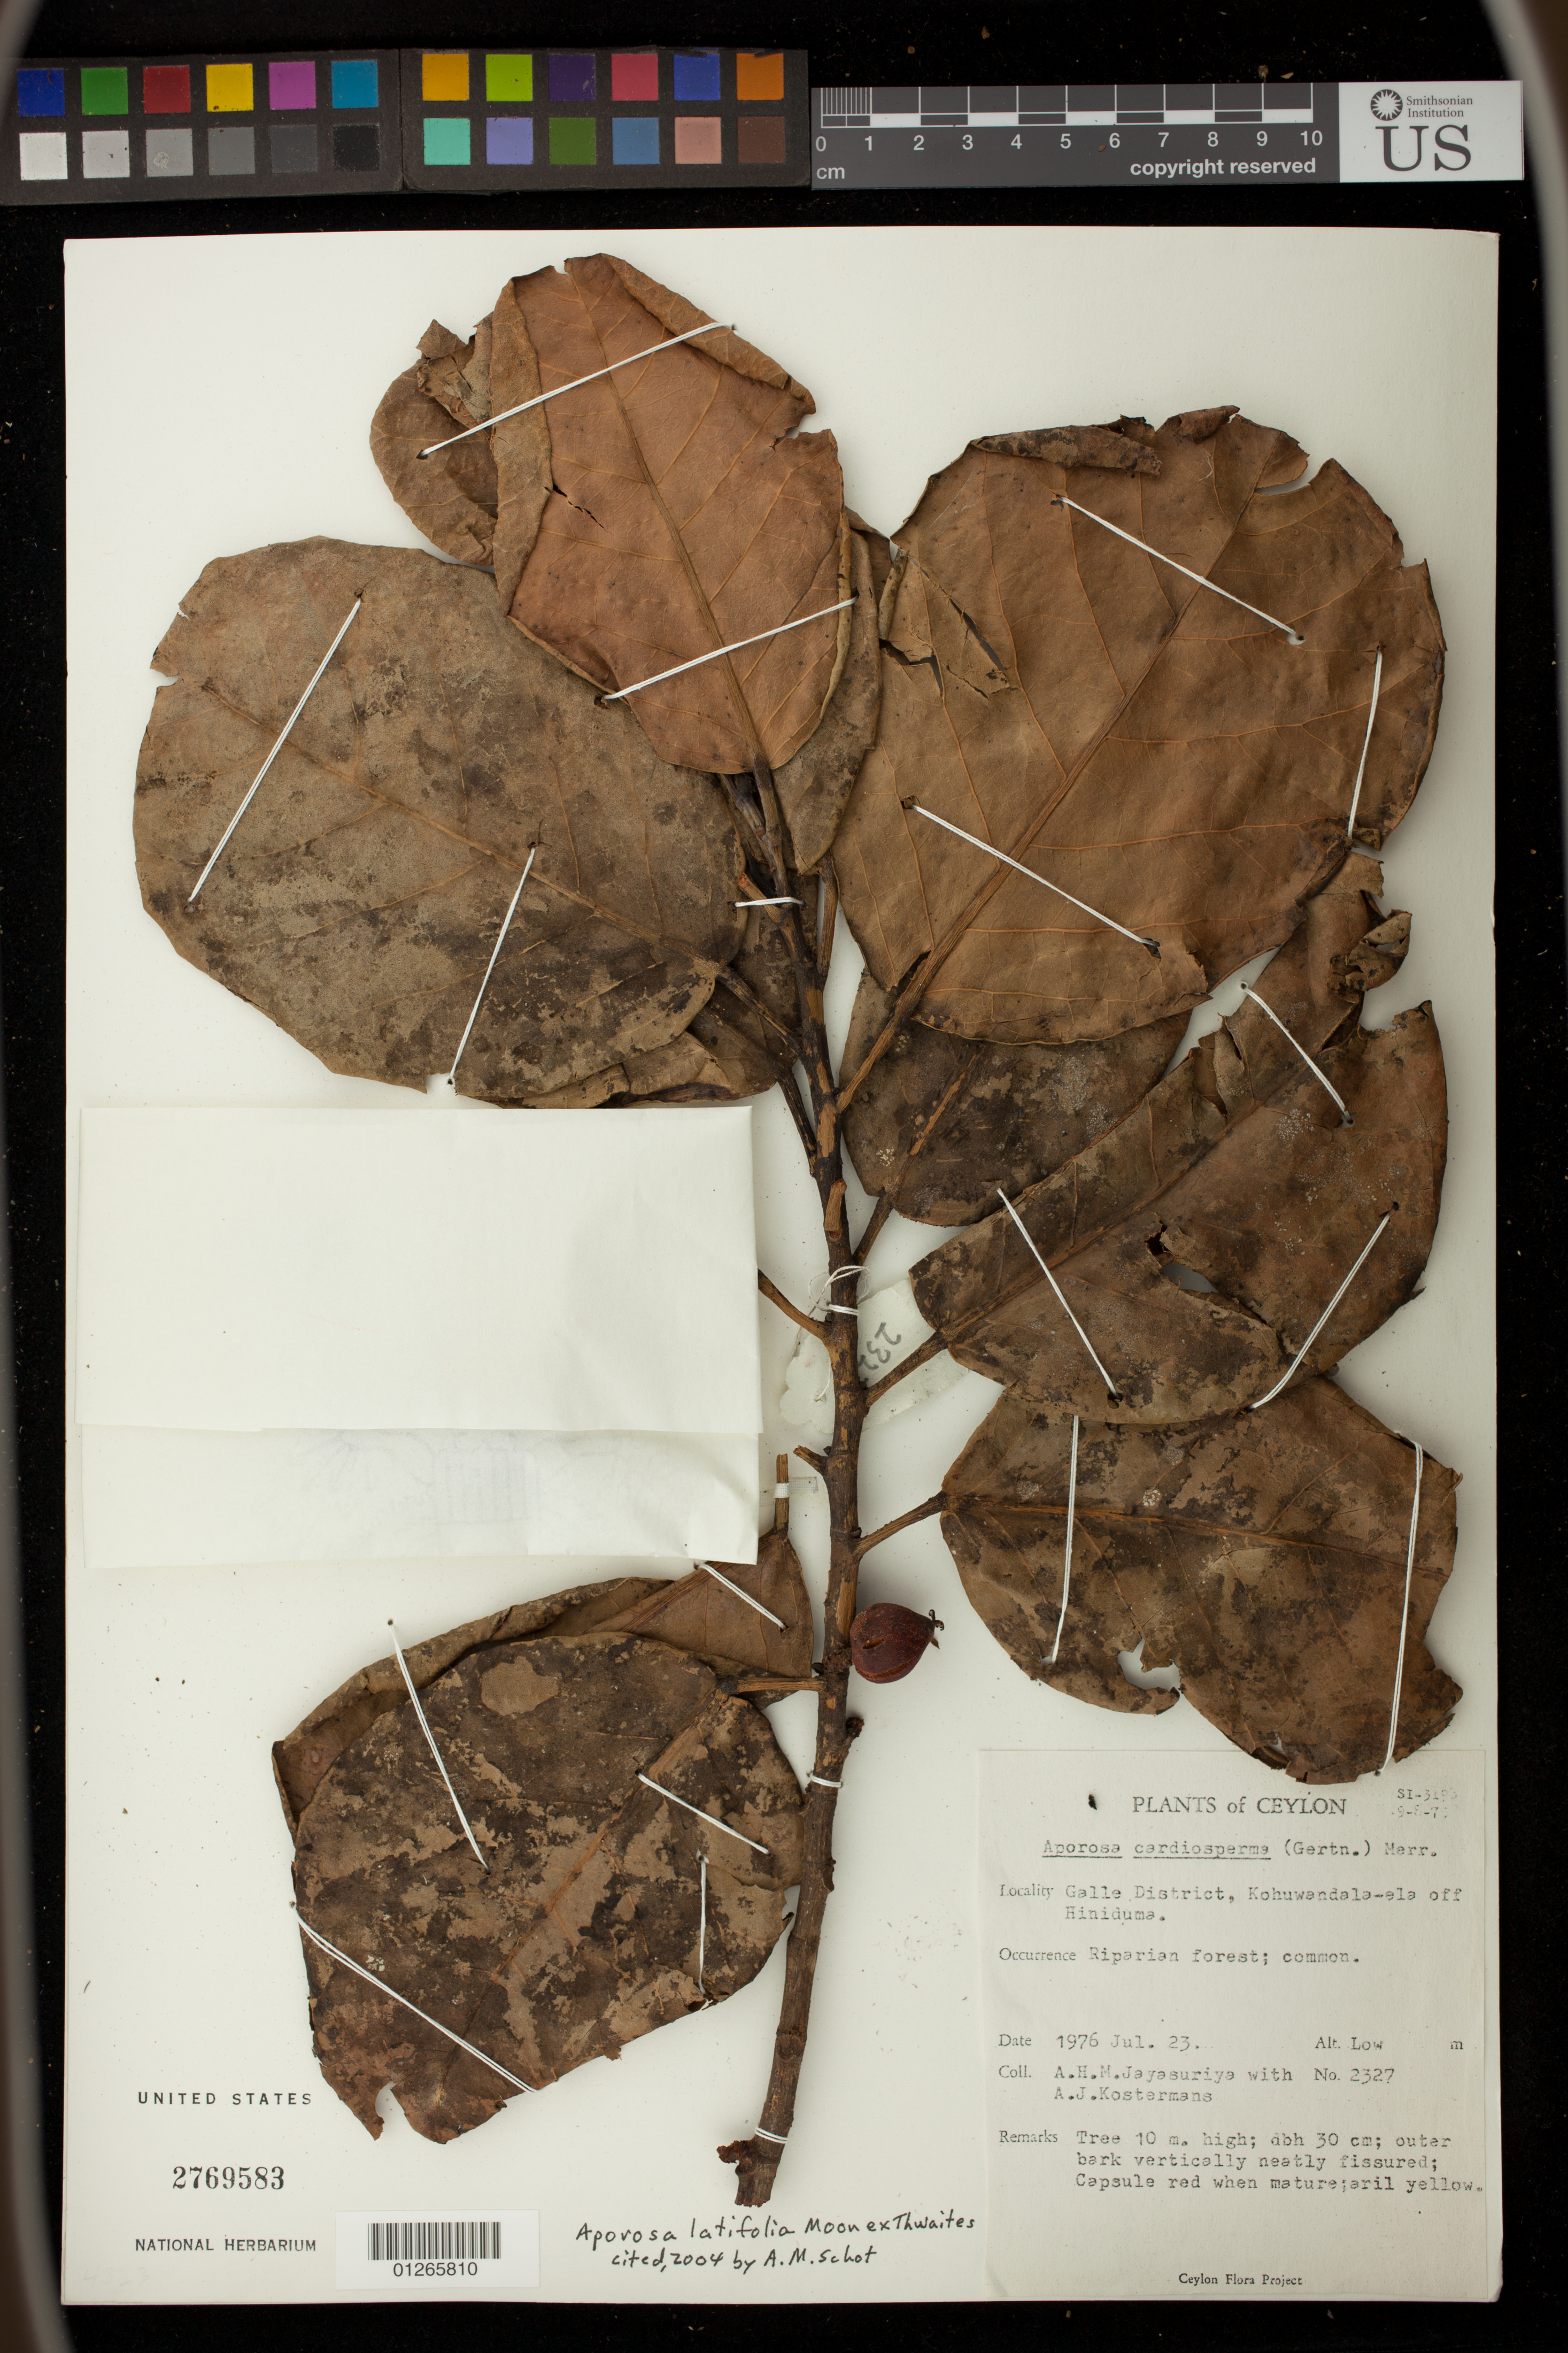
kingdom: Plantae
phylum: Tracheophyta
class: Magnoliopsida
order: Malpighiales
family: Phyllanthaceae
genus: Aporosa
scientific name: Aporosa latifolia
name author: Moon ex Thwaites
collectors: A. Jayasuriya & A. Kostermans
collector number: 2327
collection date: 1976-07-23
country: Sri Lanka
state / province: Southern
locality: Galle District, Kohuwandala-ela off Hiniduma.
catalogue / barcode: US 2769583